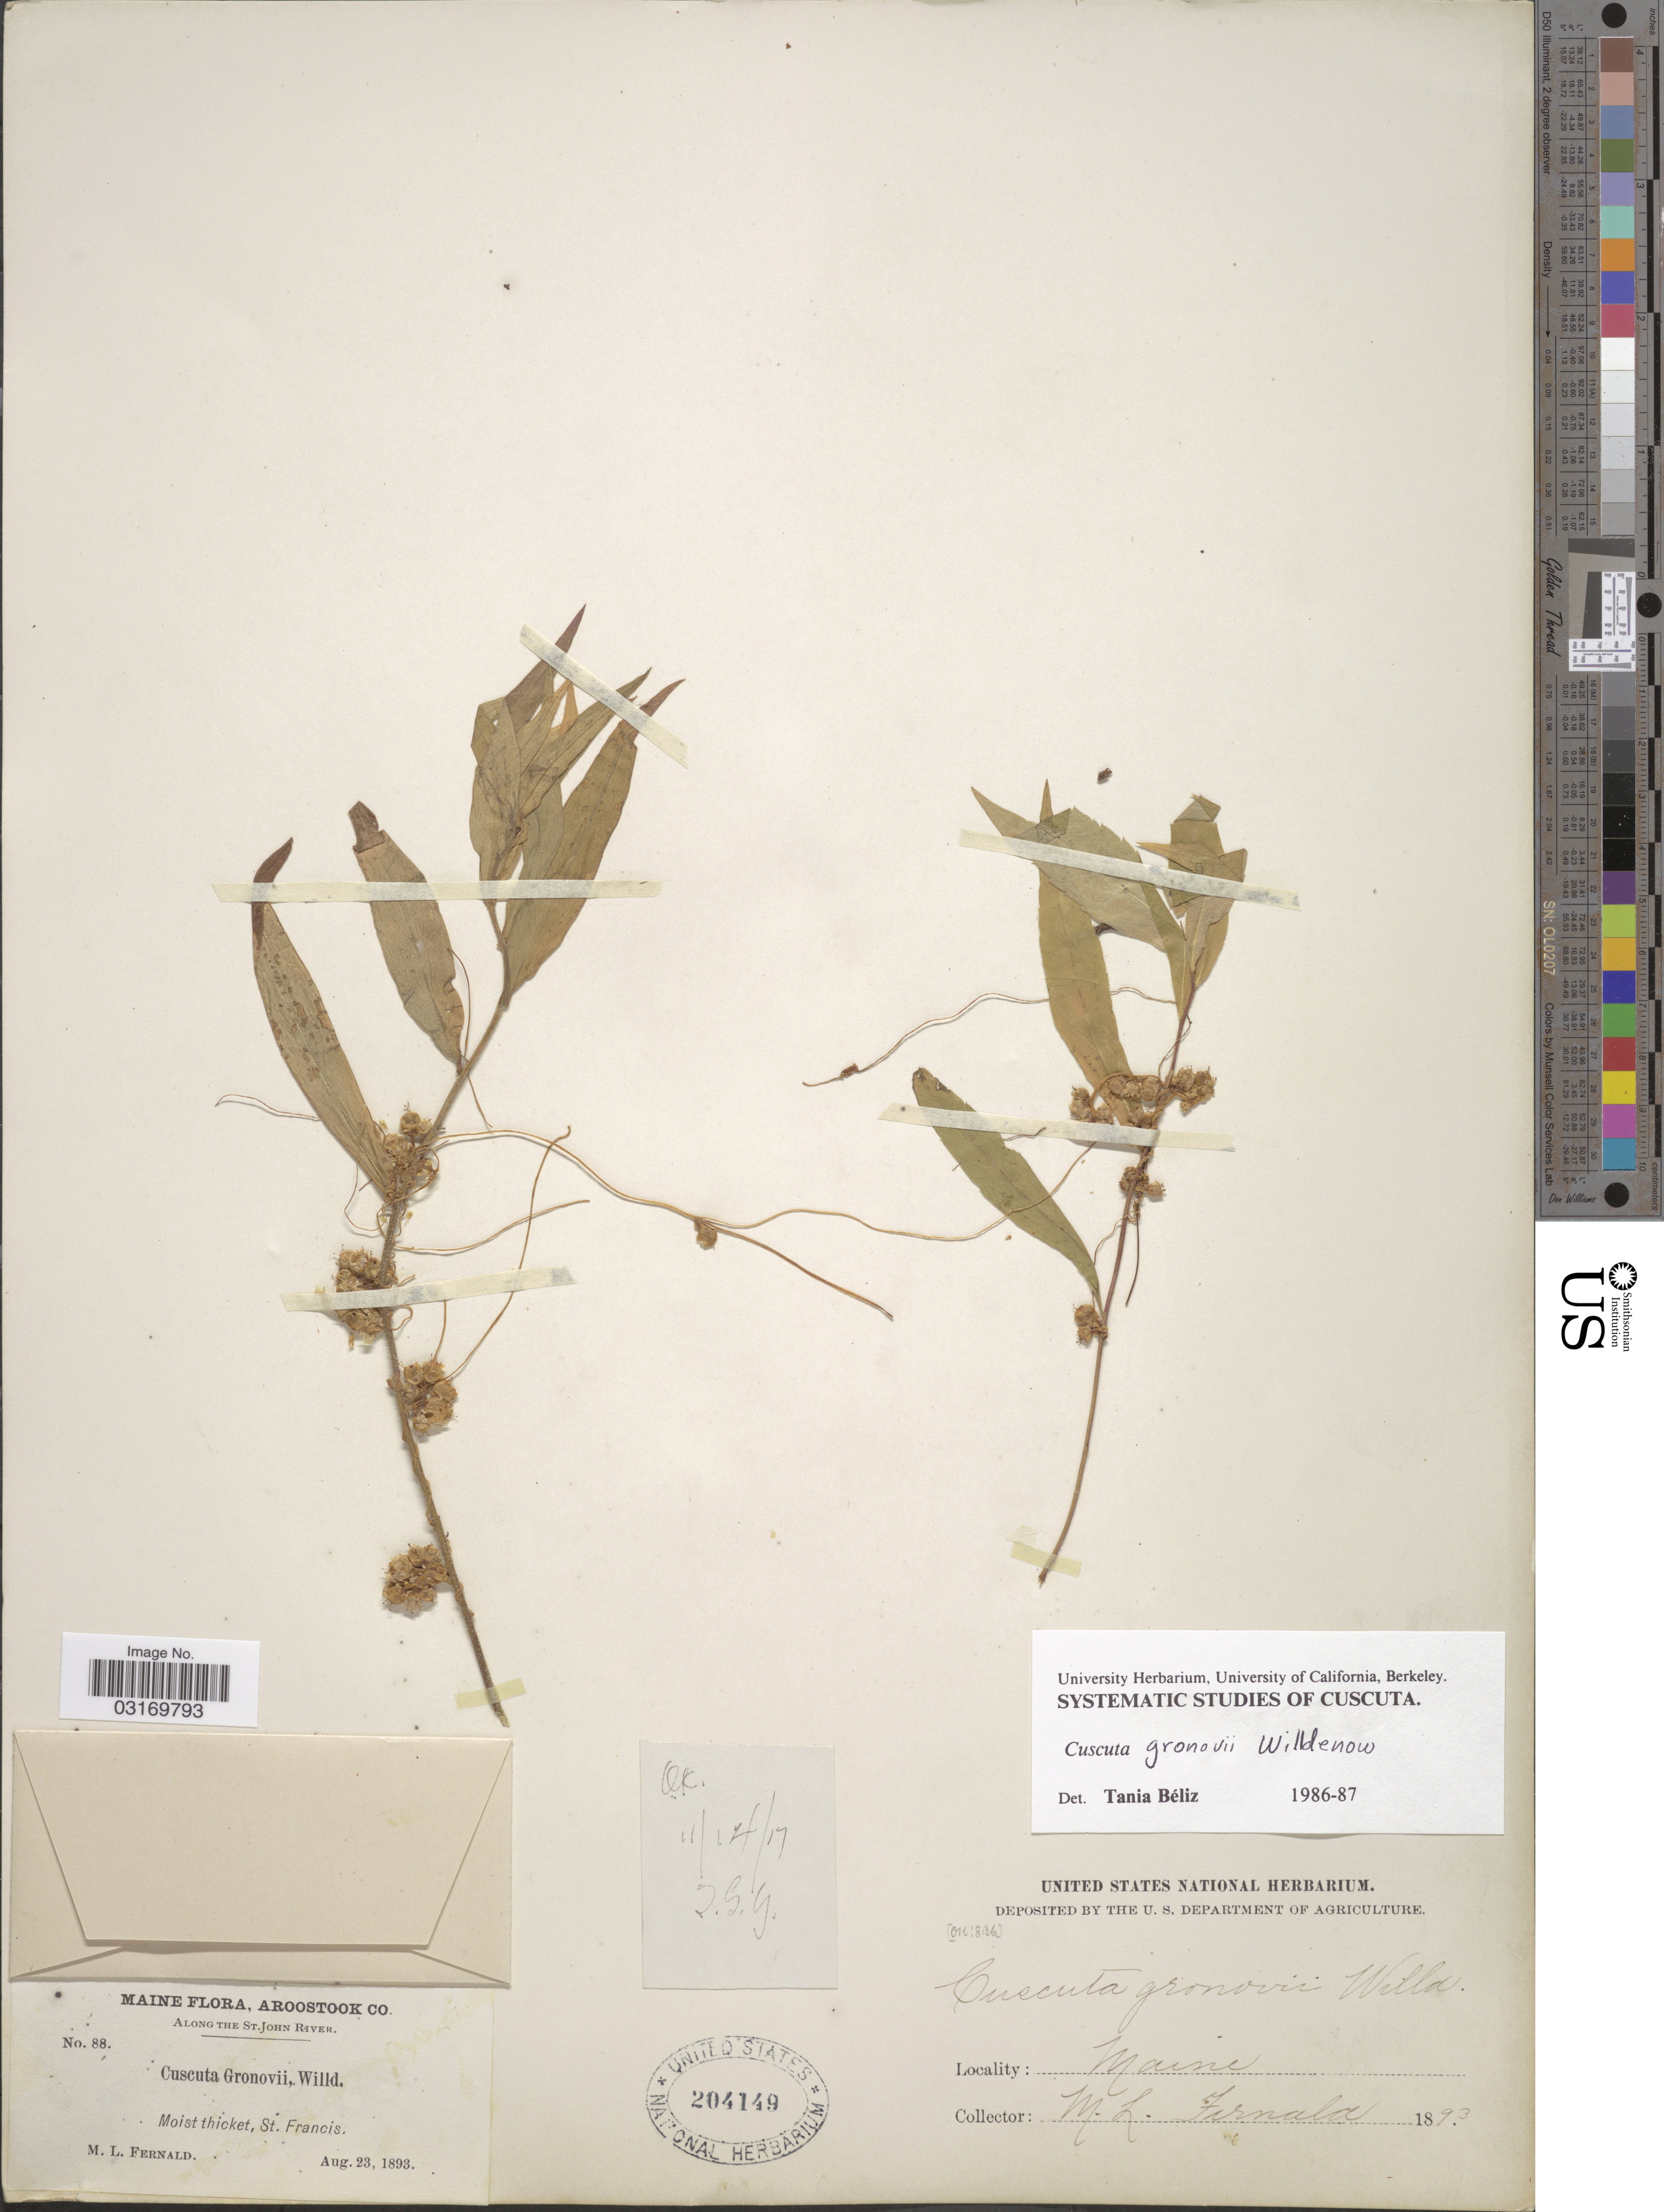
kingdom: Plantae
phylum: Tracheophyta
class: Magnoliopsida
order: Solanales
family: Convolvulaceae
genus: Cuscuta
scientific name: Cuscuta gronovii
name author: Willd. ex Schult.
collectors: M. L. Fernald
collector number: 88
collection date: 1893-08-23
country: United States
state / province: Maine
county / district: Aroostook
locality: Along the St. John River. Moist thicket, St. Francis.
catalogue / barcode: US 204149